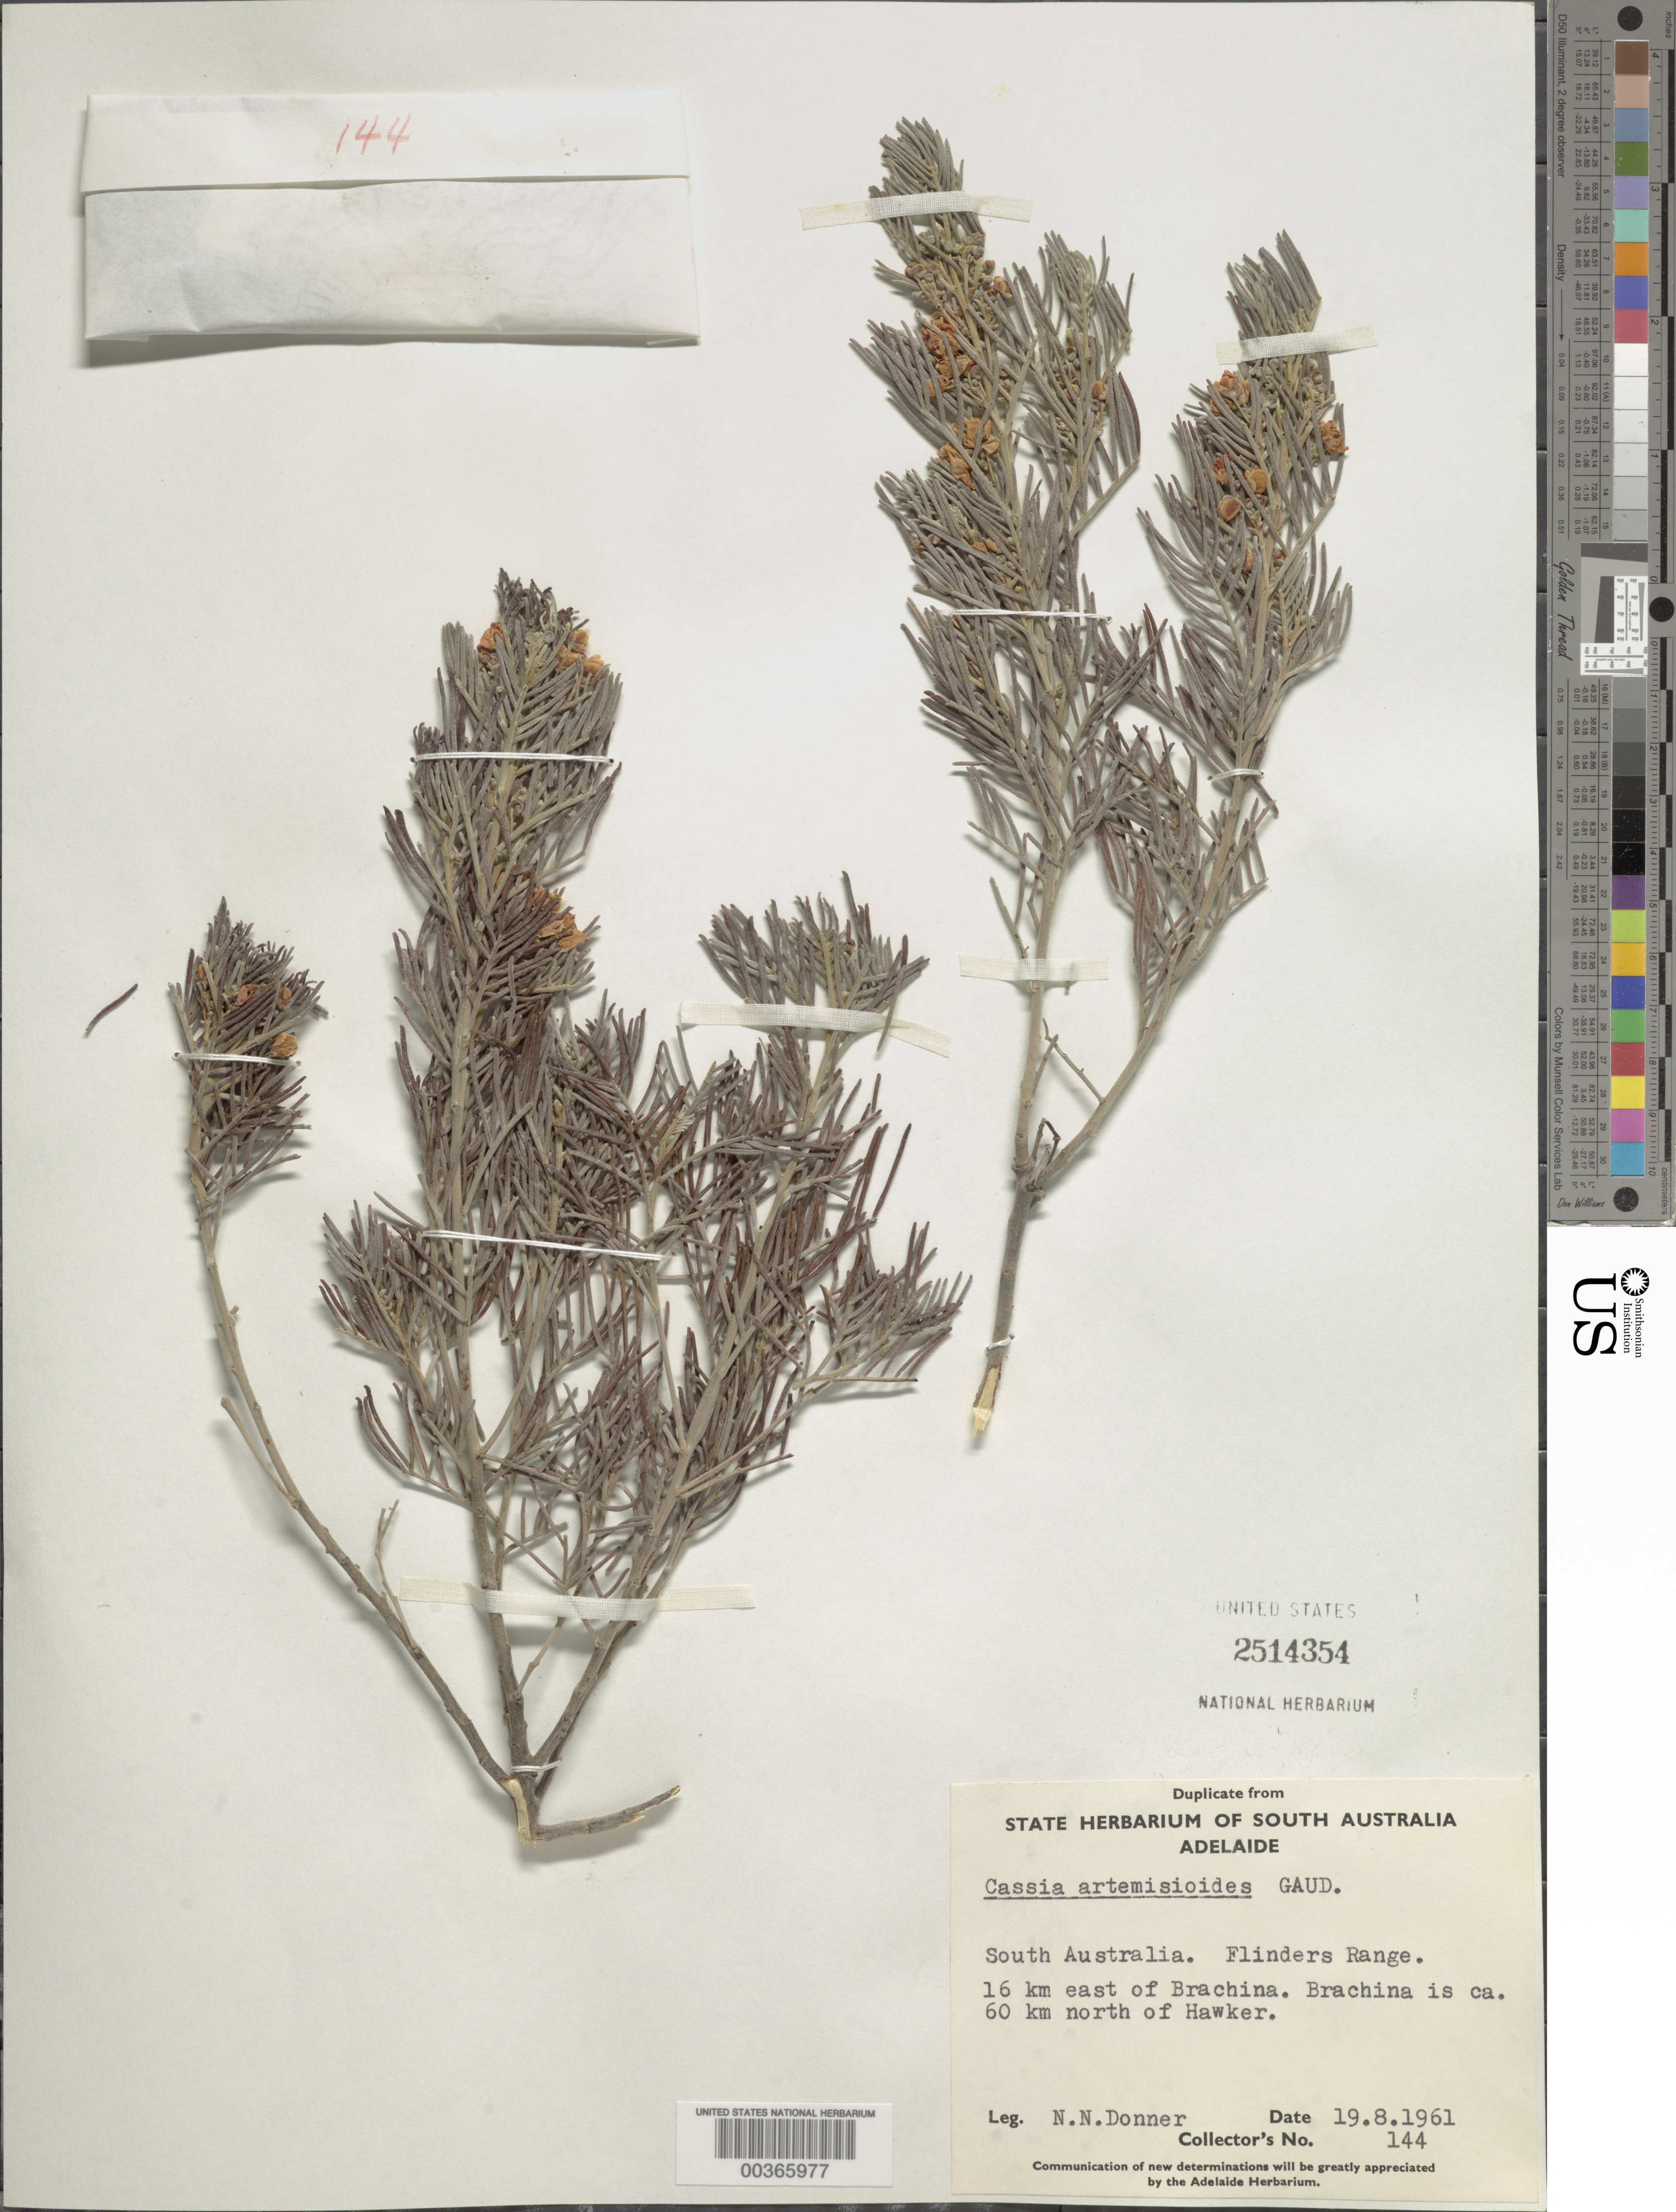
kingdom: Plantae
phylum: Tracheophyta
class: Magnoliopsida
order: Fabales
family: Fabaceae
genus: Senna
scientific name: Senna artemisioides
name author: (Gaudich. ex DC.) Randell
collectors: N. Donner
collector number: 144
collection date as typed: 19 Aug 1961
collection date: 1961-08-19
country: Australia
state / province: South Australia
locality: Flinders range; 16 km e of brachina; brachina is 60 km n of hawker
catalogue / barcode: US 2514354